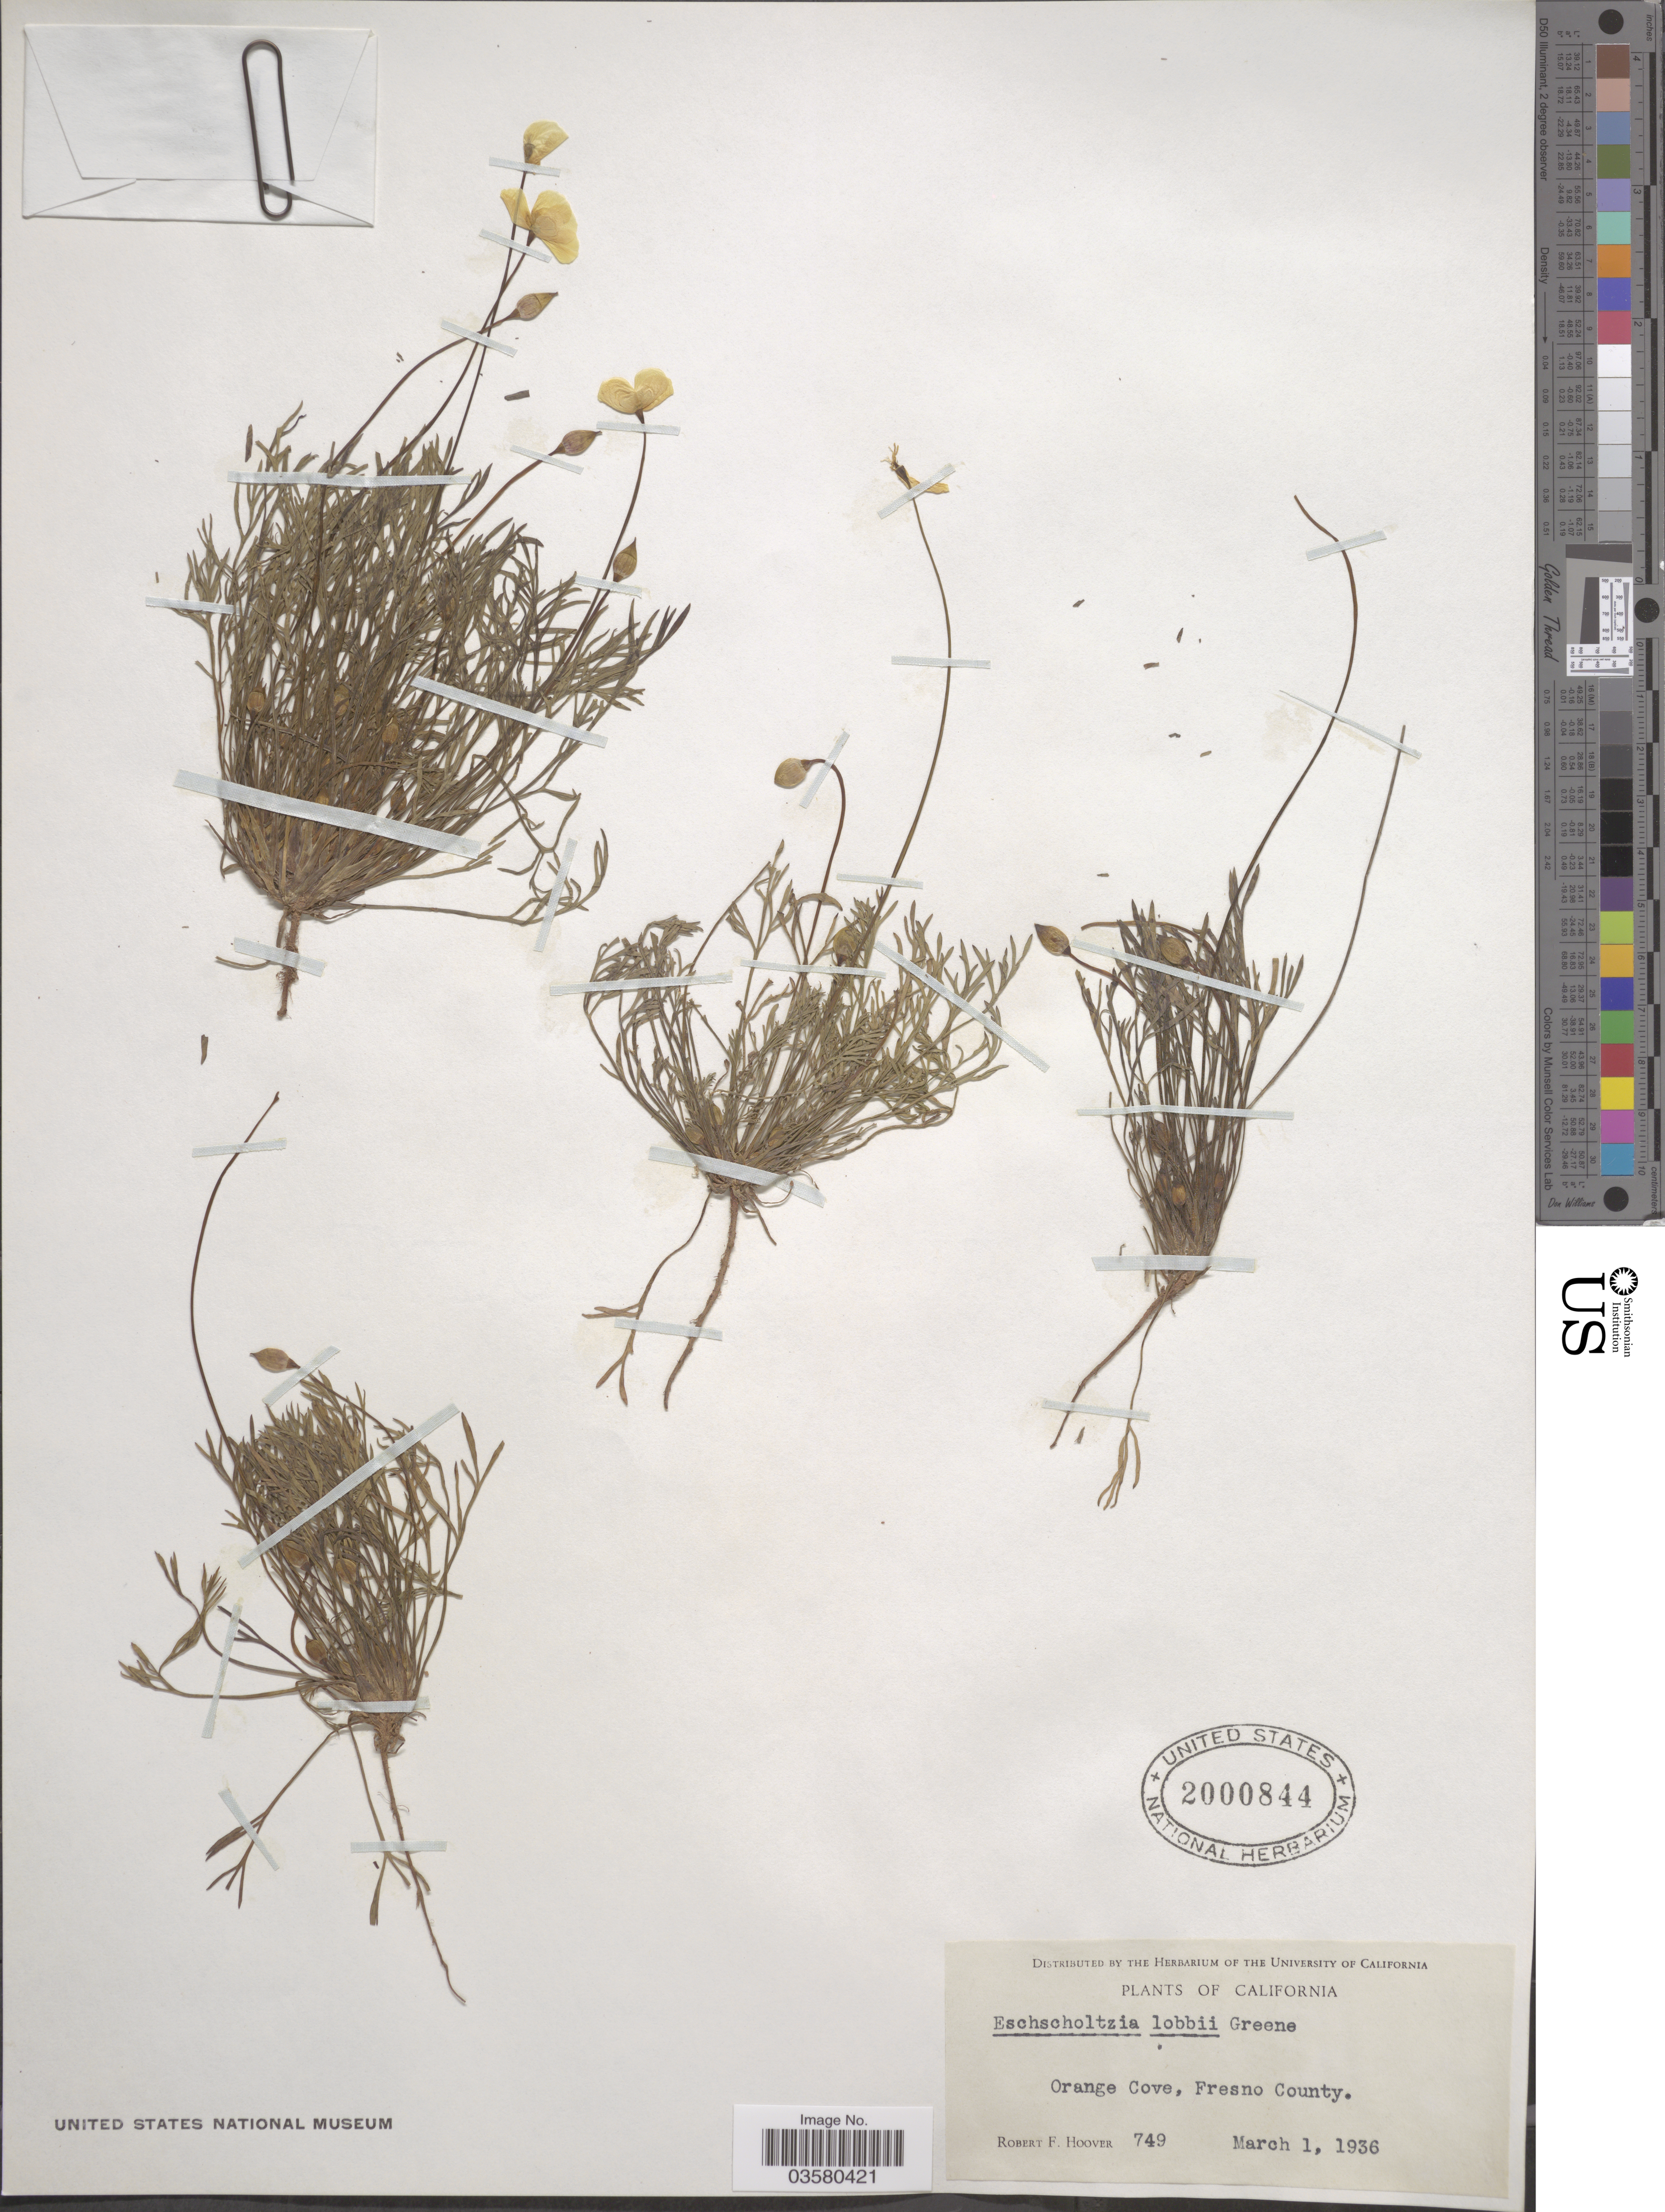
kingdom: Plantae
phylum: Tracheophyta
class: Magnoliopsida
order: Ranunculales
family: Papaveraceae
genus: Eschscholzia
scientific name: Eschscholzia lobbii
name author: Greene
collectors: R. F. Hoover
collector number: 749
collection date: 1936-03-01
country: United States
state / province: California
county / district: Fresno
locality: Orange Cove, Fresno County.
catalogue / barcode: US 2000844